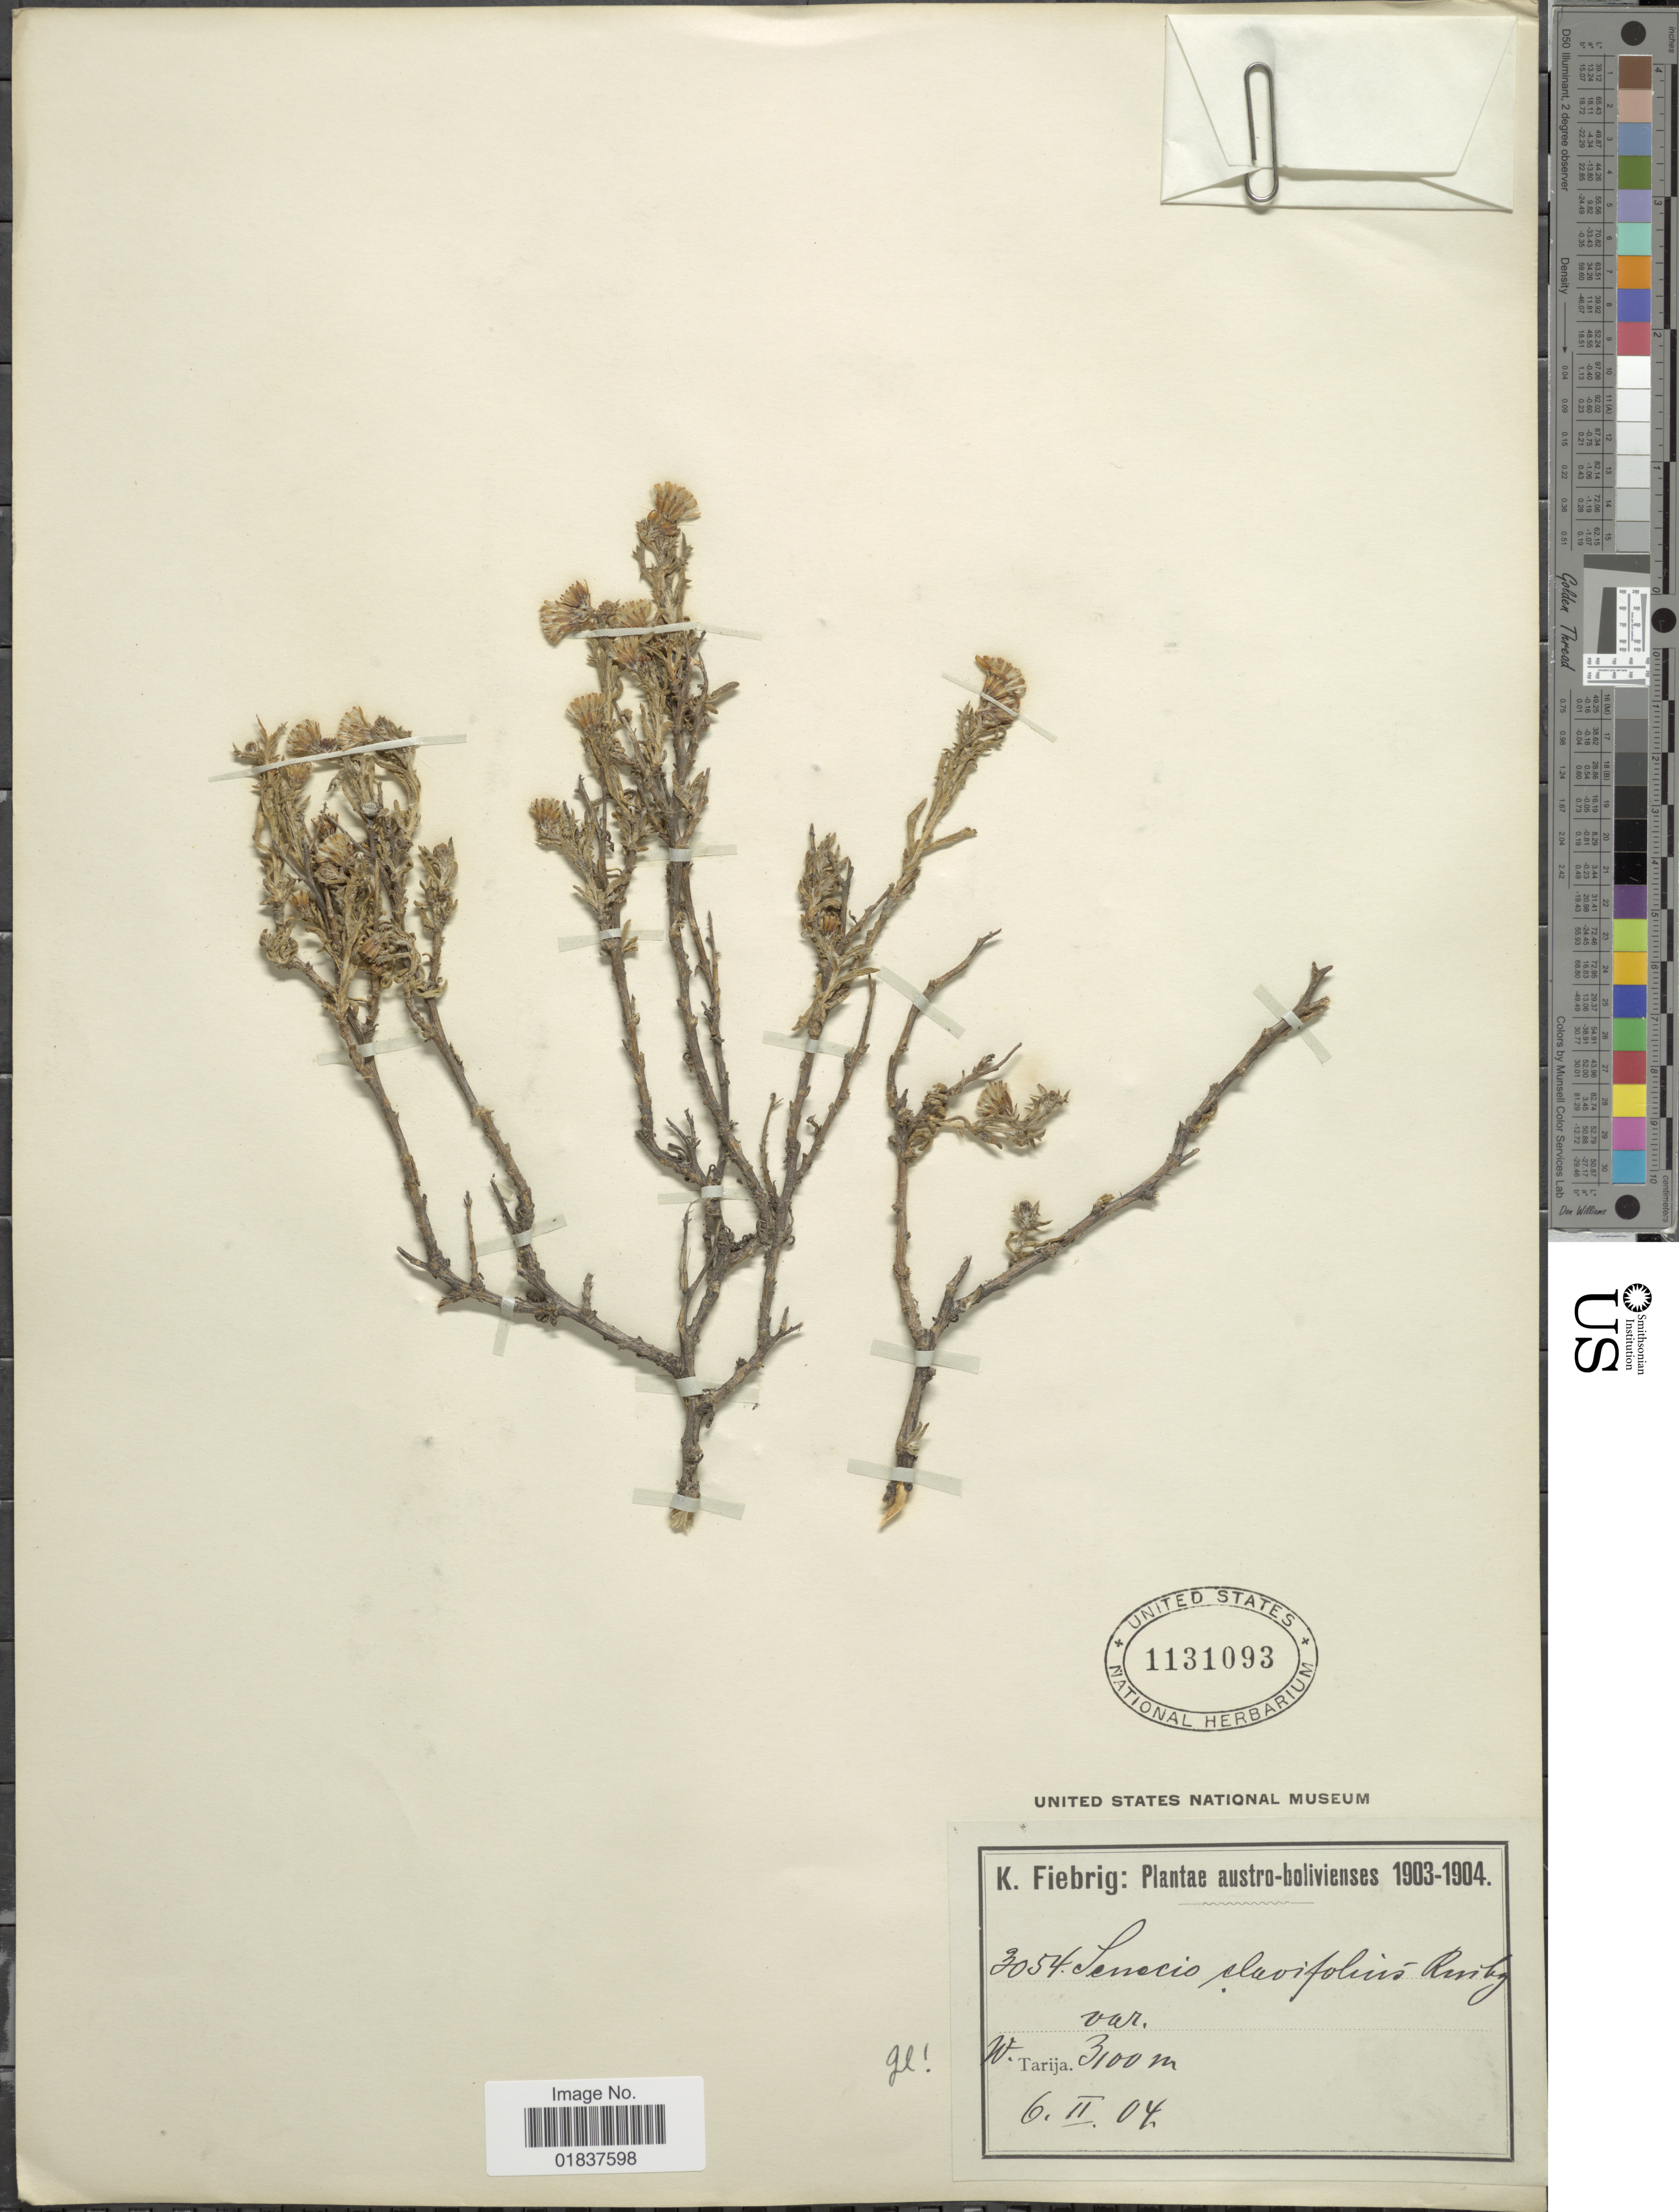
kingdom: Plantae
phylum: Tracheophyta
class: Magnoliopsida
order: Asterales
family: Asteraceae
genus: Senecio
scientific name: Senecio potosianus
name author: Klatt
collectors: K. Fiebrig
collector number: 3054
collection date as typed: Transcribed d/m/y: 6/2/04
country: Bolivia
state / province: Tarija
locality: W. Tarija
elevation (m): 3100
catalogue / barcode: US 1131093